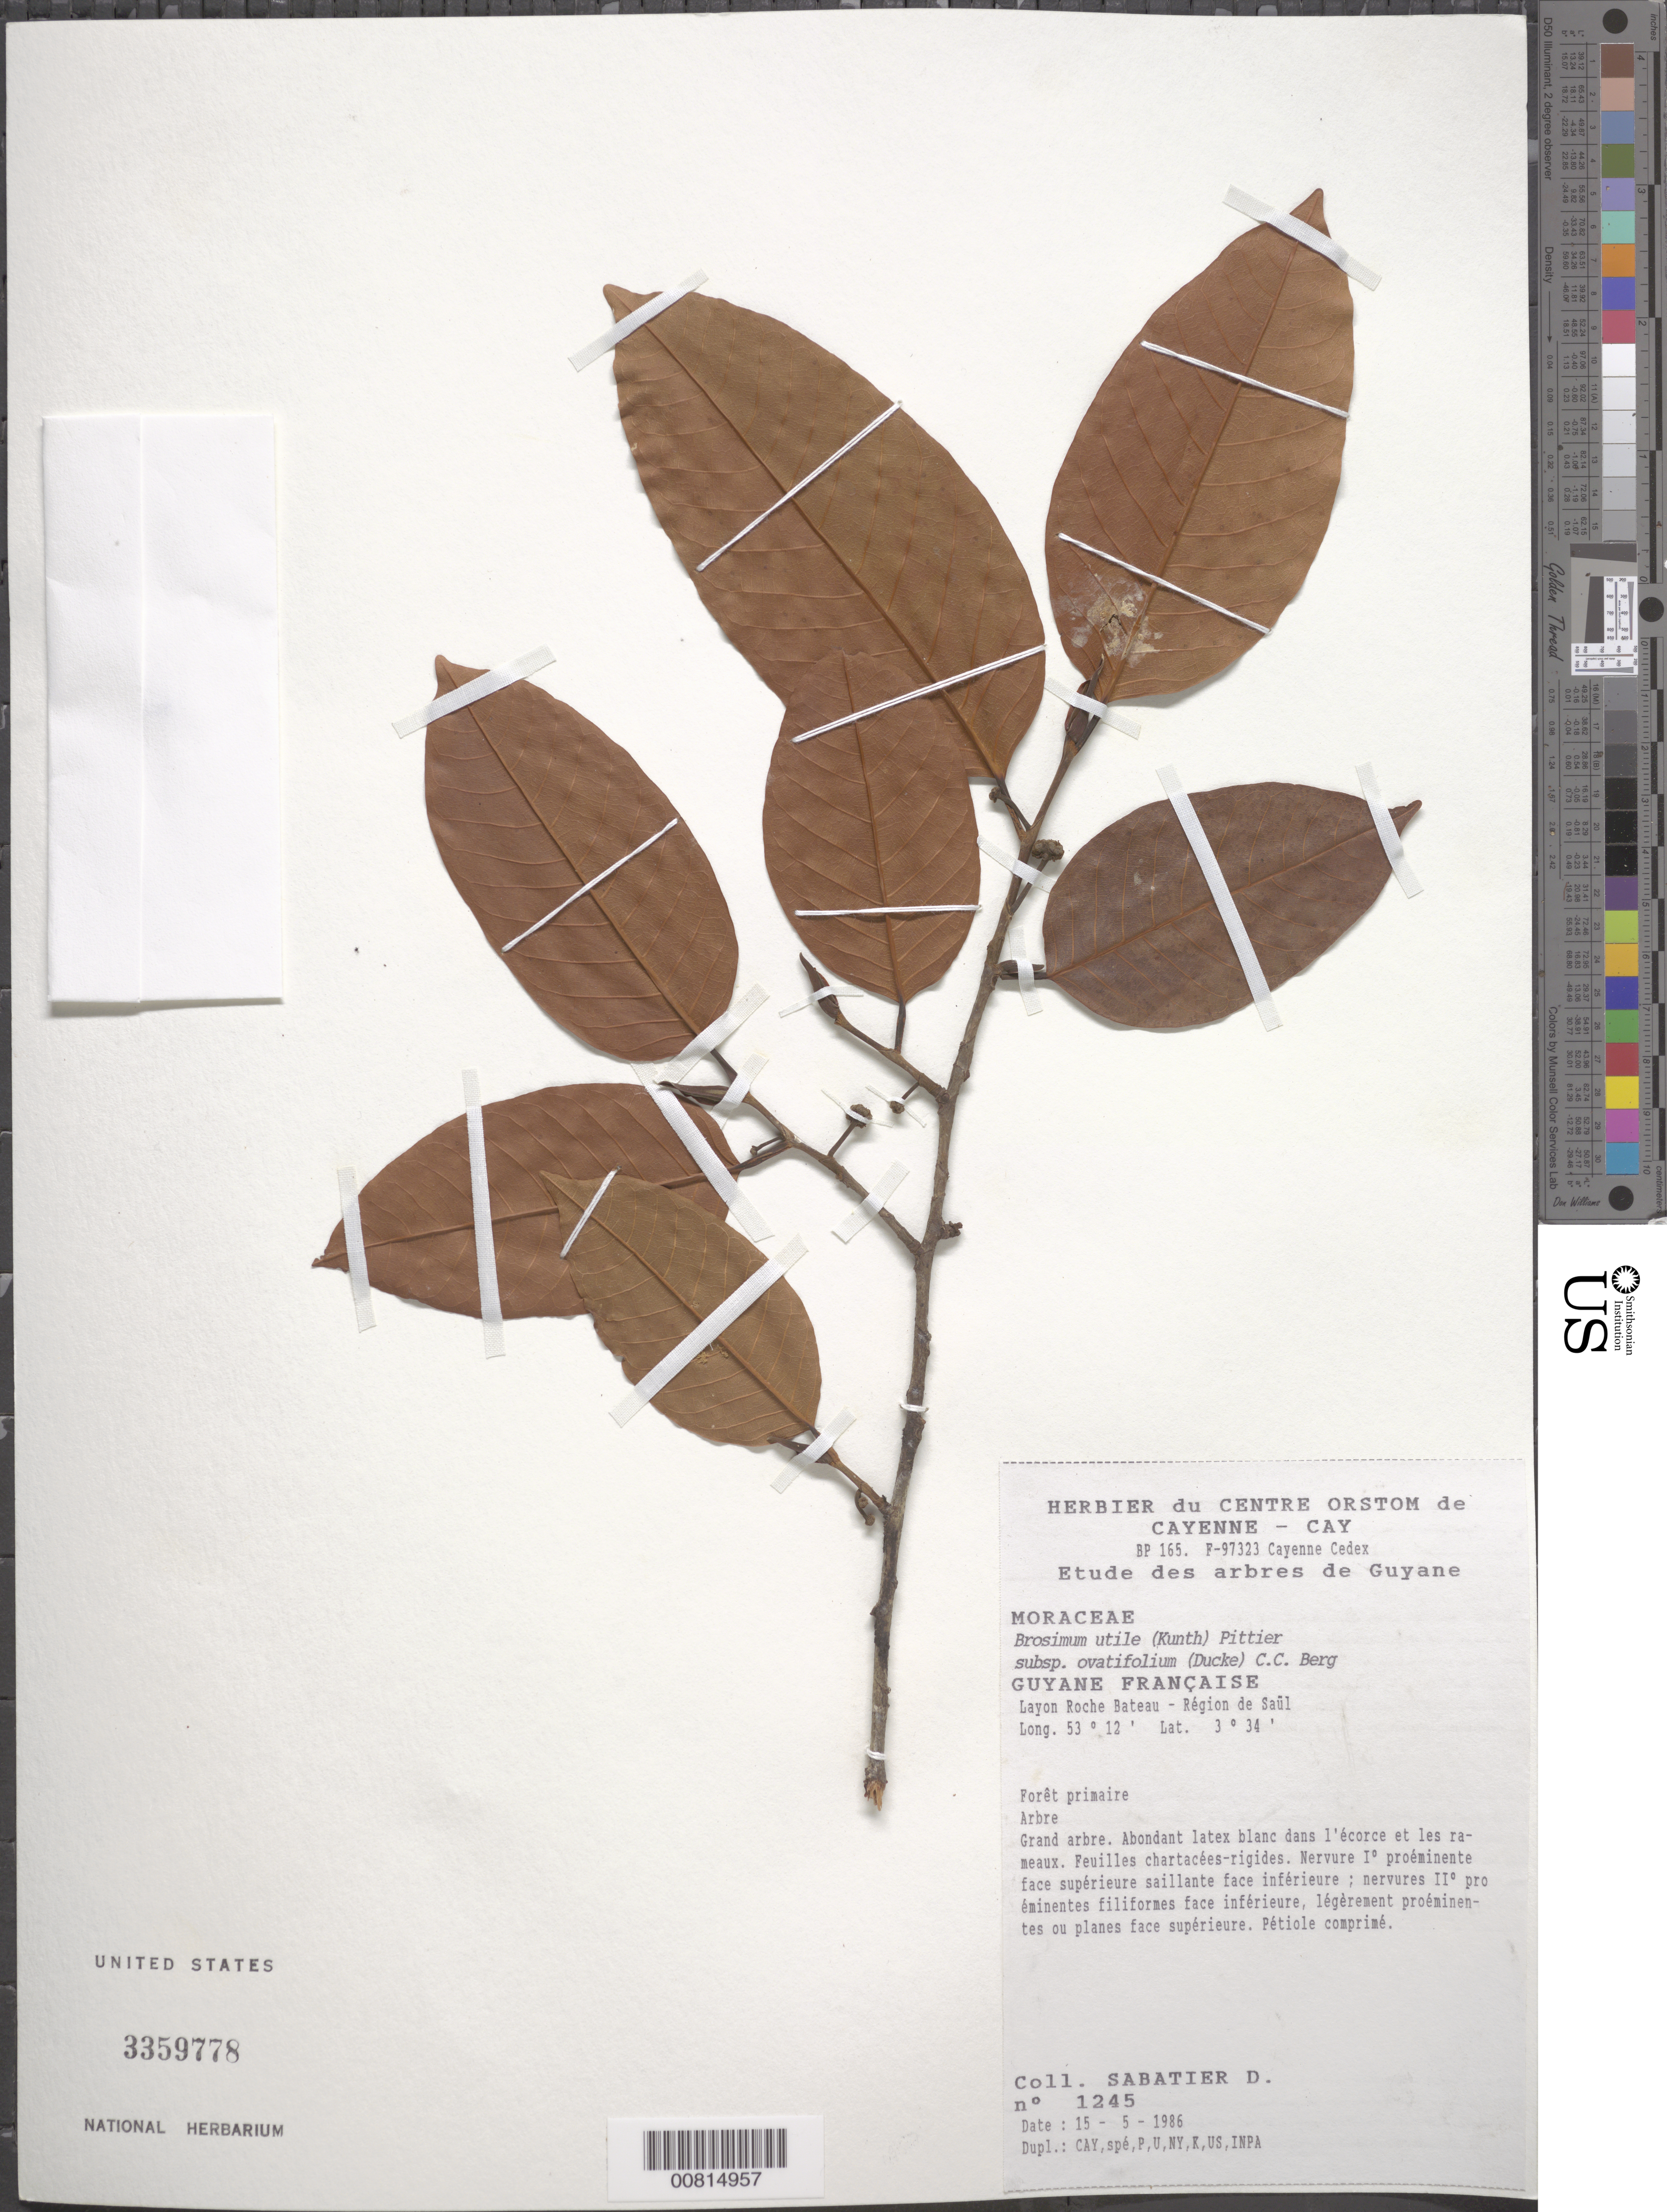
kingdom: Plantae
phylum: Tracheophyta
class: Magnoliopsida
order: Rosales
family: Moraceae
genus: Brosimum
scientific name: Brosimum utile subsp. ovatifolium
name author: (Ducke) C.C. Berg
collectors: D. Sabatier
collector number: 1245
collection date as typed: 15-May-86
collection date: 1986-05-15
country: French Guiana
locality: Saül, Layon roche Bateau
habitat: Primary forest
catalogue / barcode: US 33599778